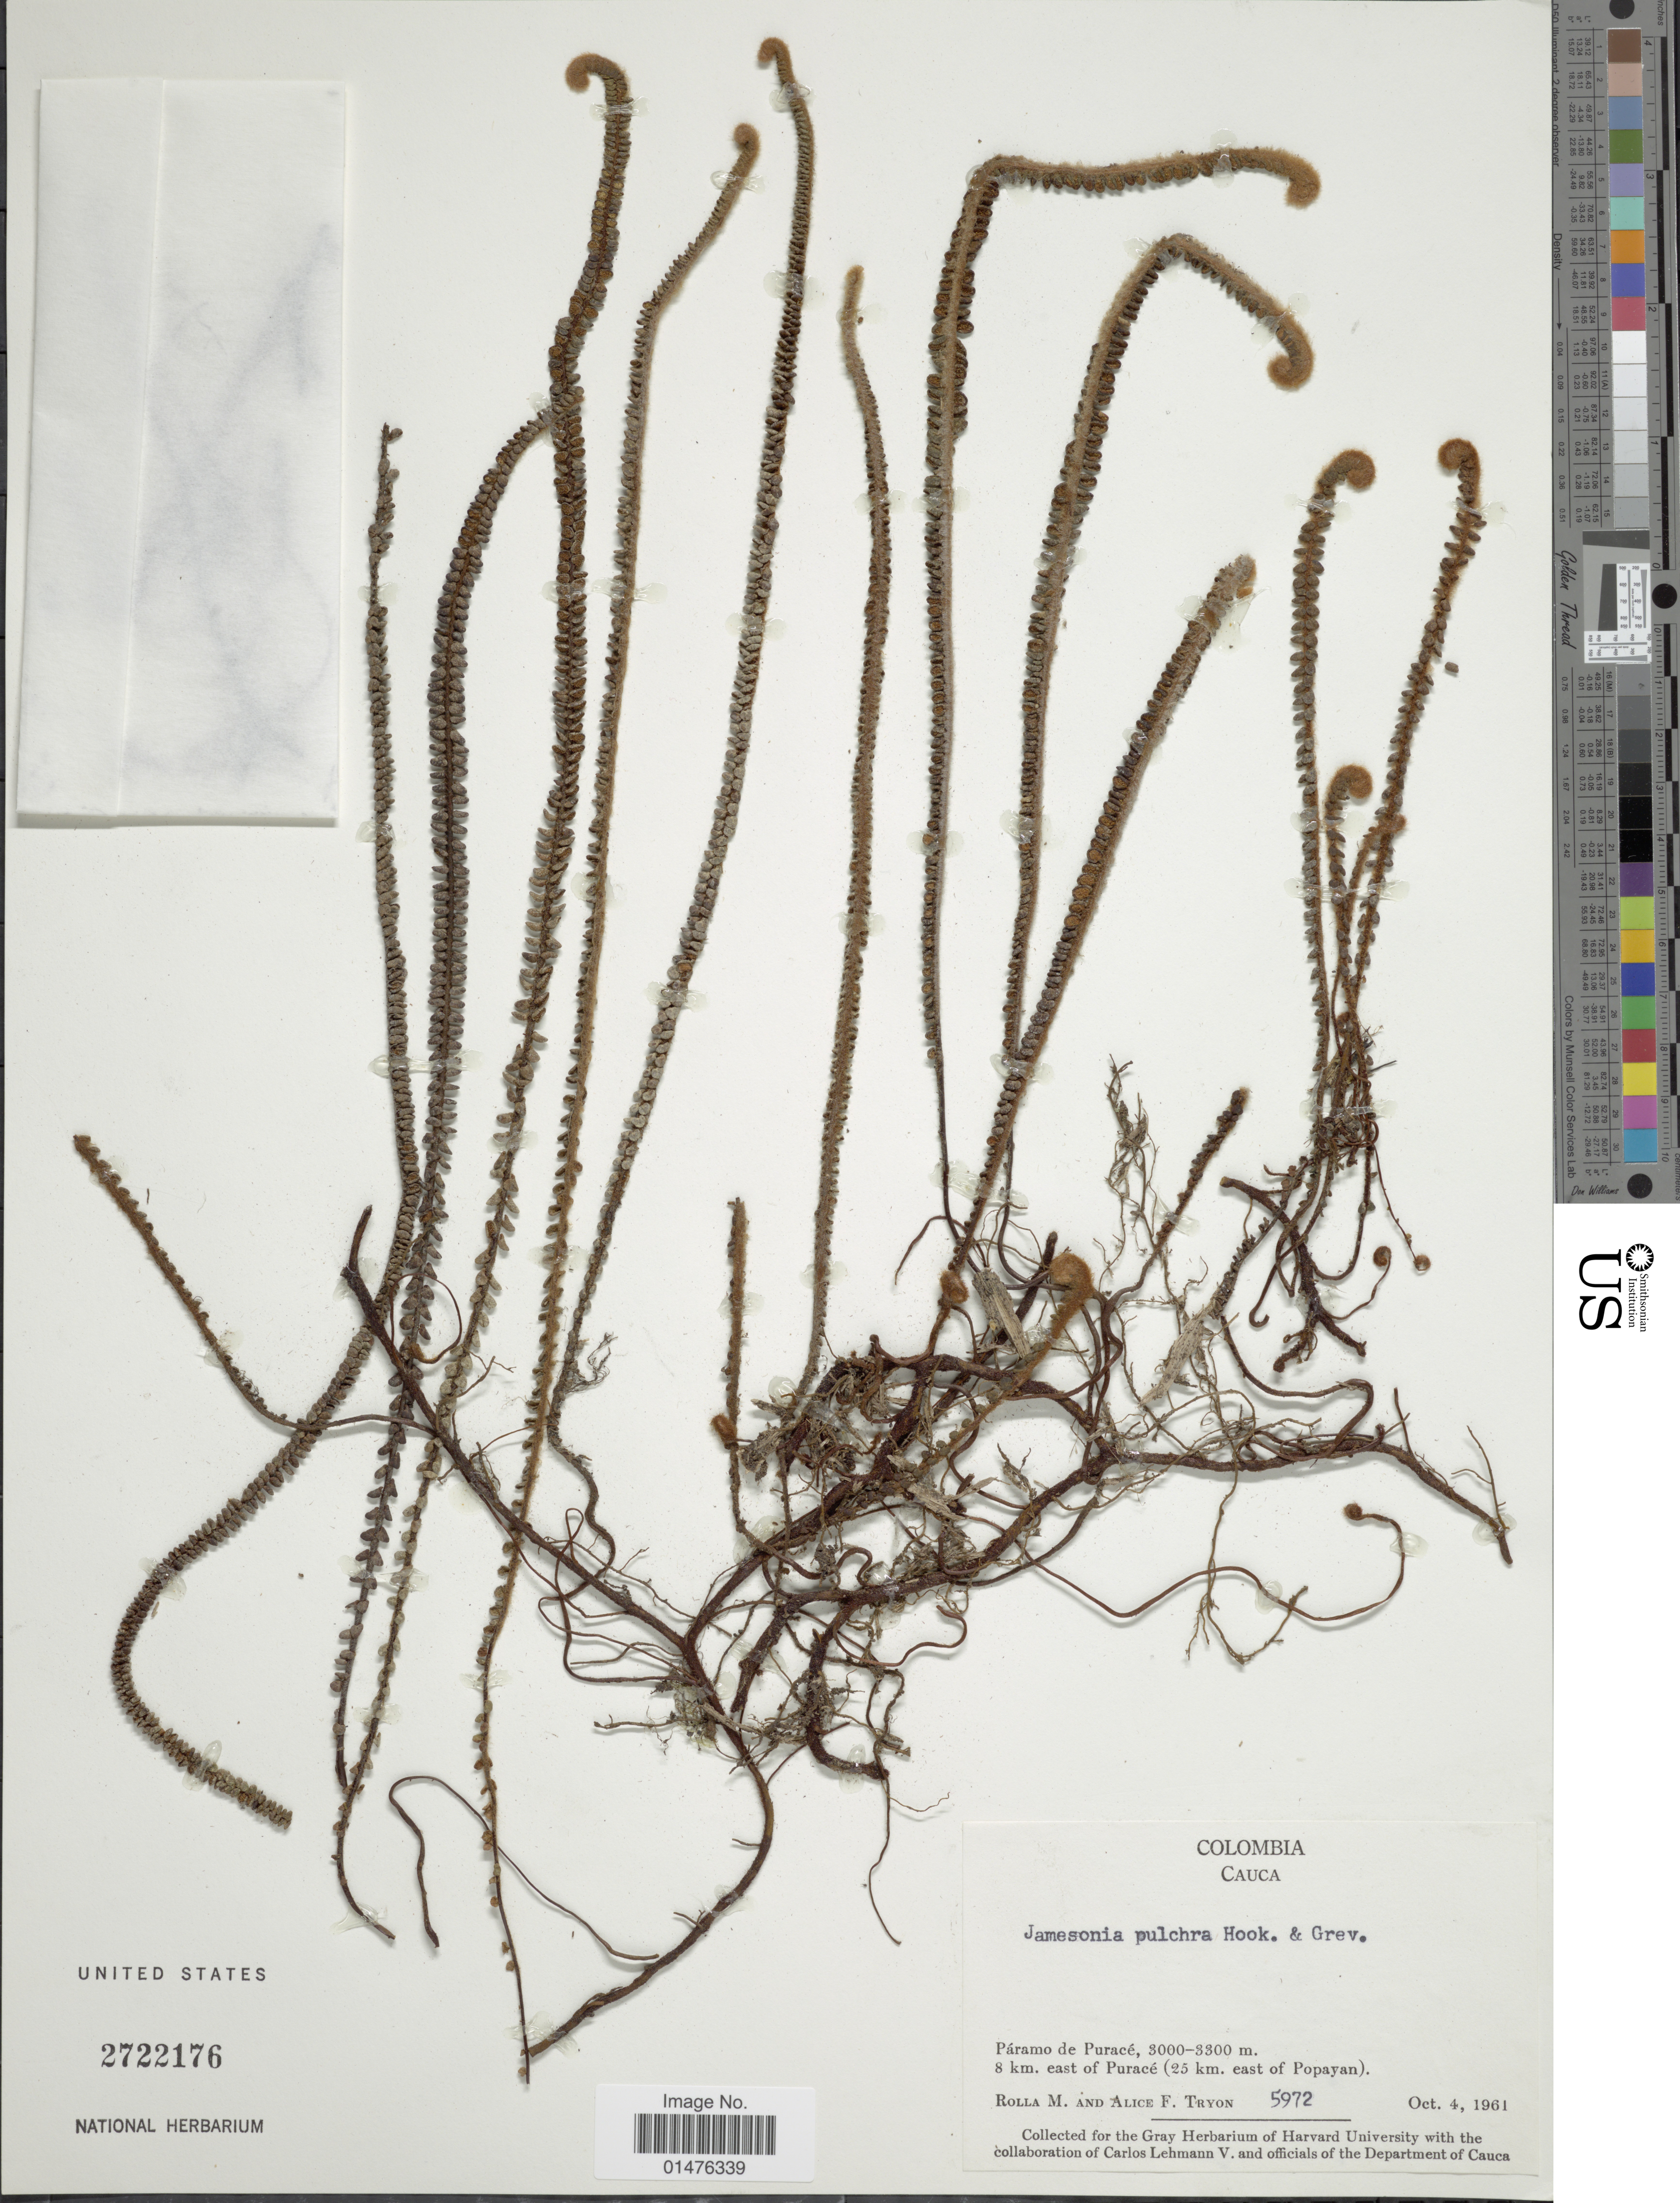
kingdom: Plantae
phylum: Tracheophyta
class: Polypodiopsida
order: Polypodiales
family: Pteridaceae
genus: Jamesonia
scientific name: Jamesonia pulchra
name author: Hook. & Grev.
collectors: R. M. Tryon & A. F. Tryon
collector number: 5972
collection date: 1961-10-04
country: Colombia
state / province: Cauca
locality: Páramo de Puracé, 8 km. east of Puracé (25 km. east of Popayan)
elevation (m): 3000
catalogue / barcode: US 2722176